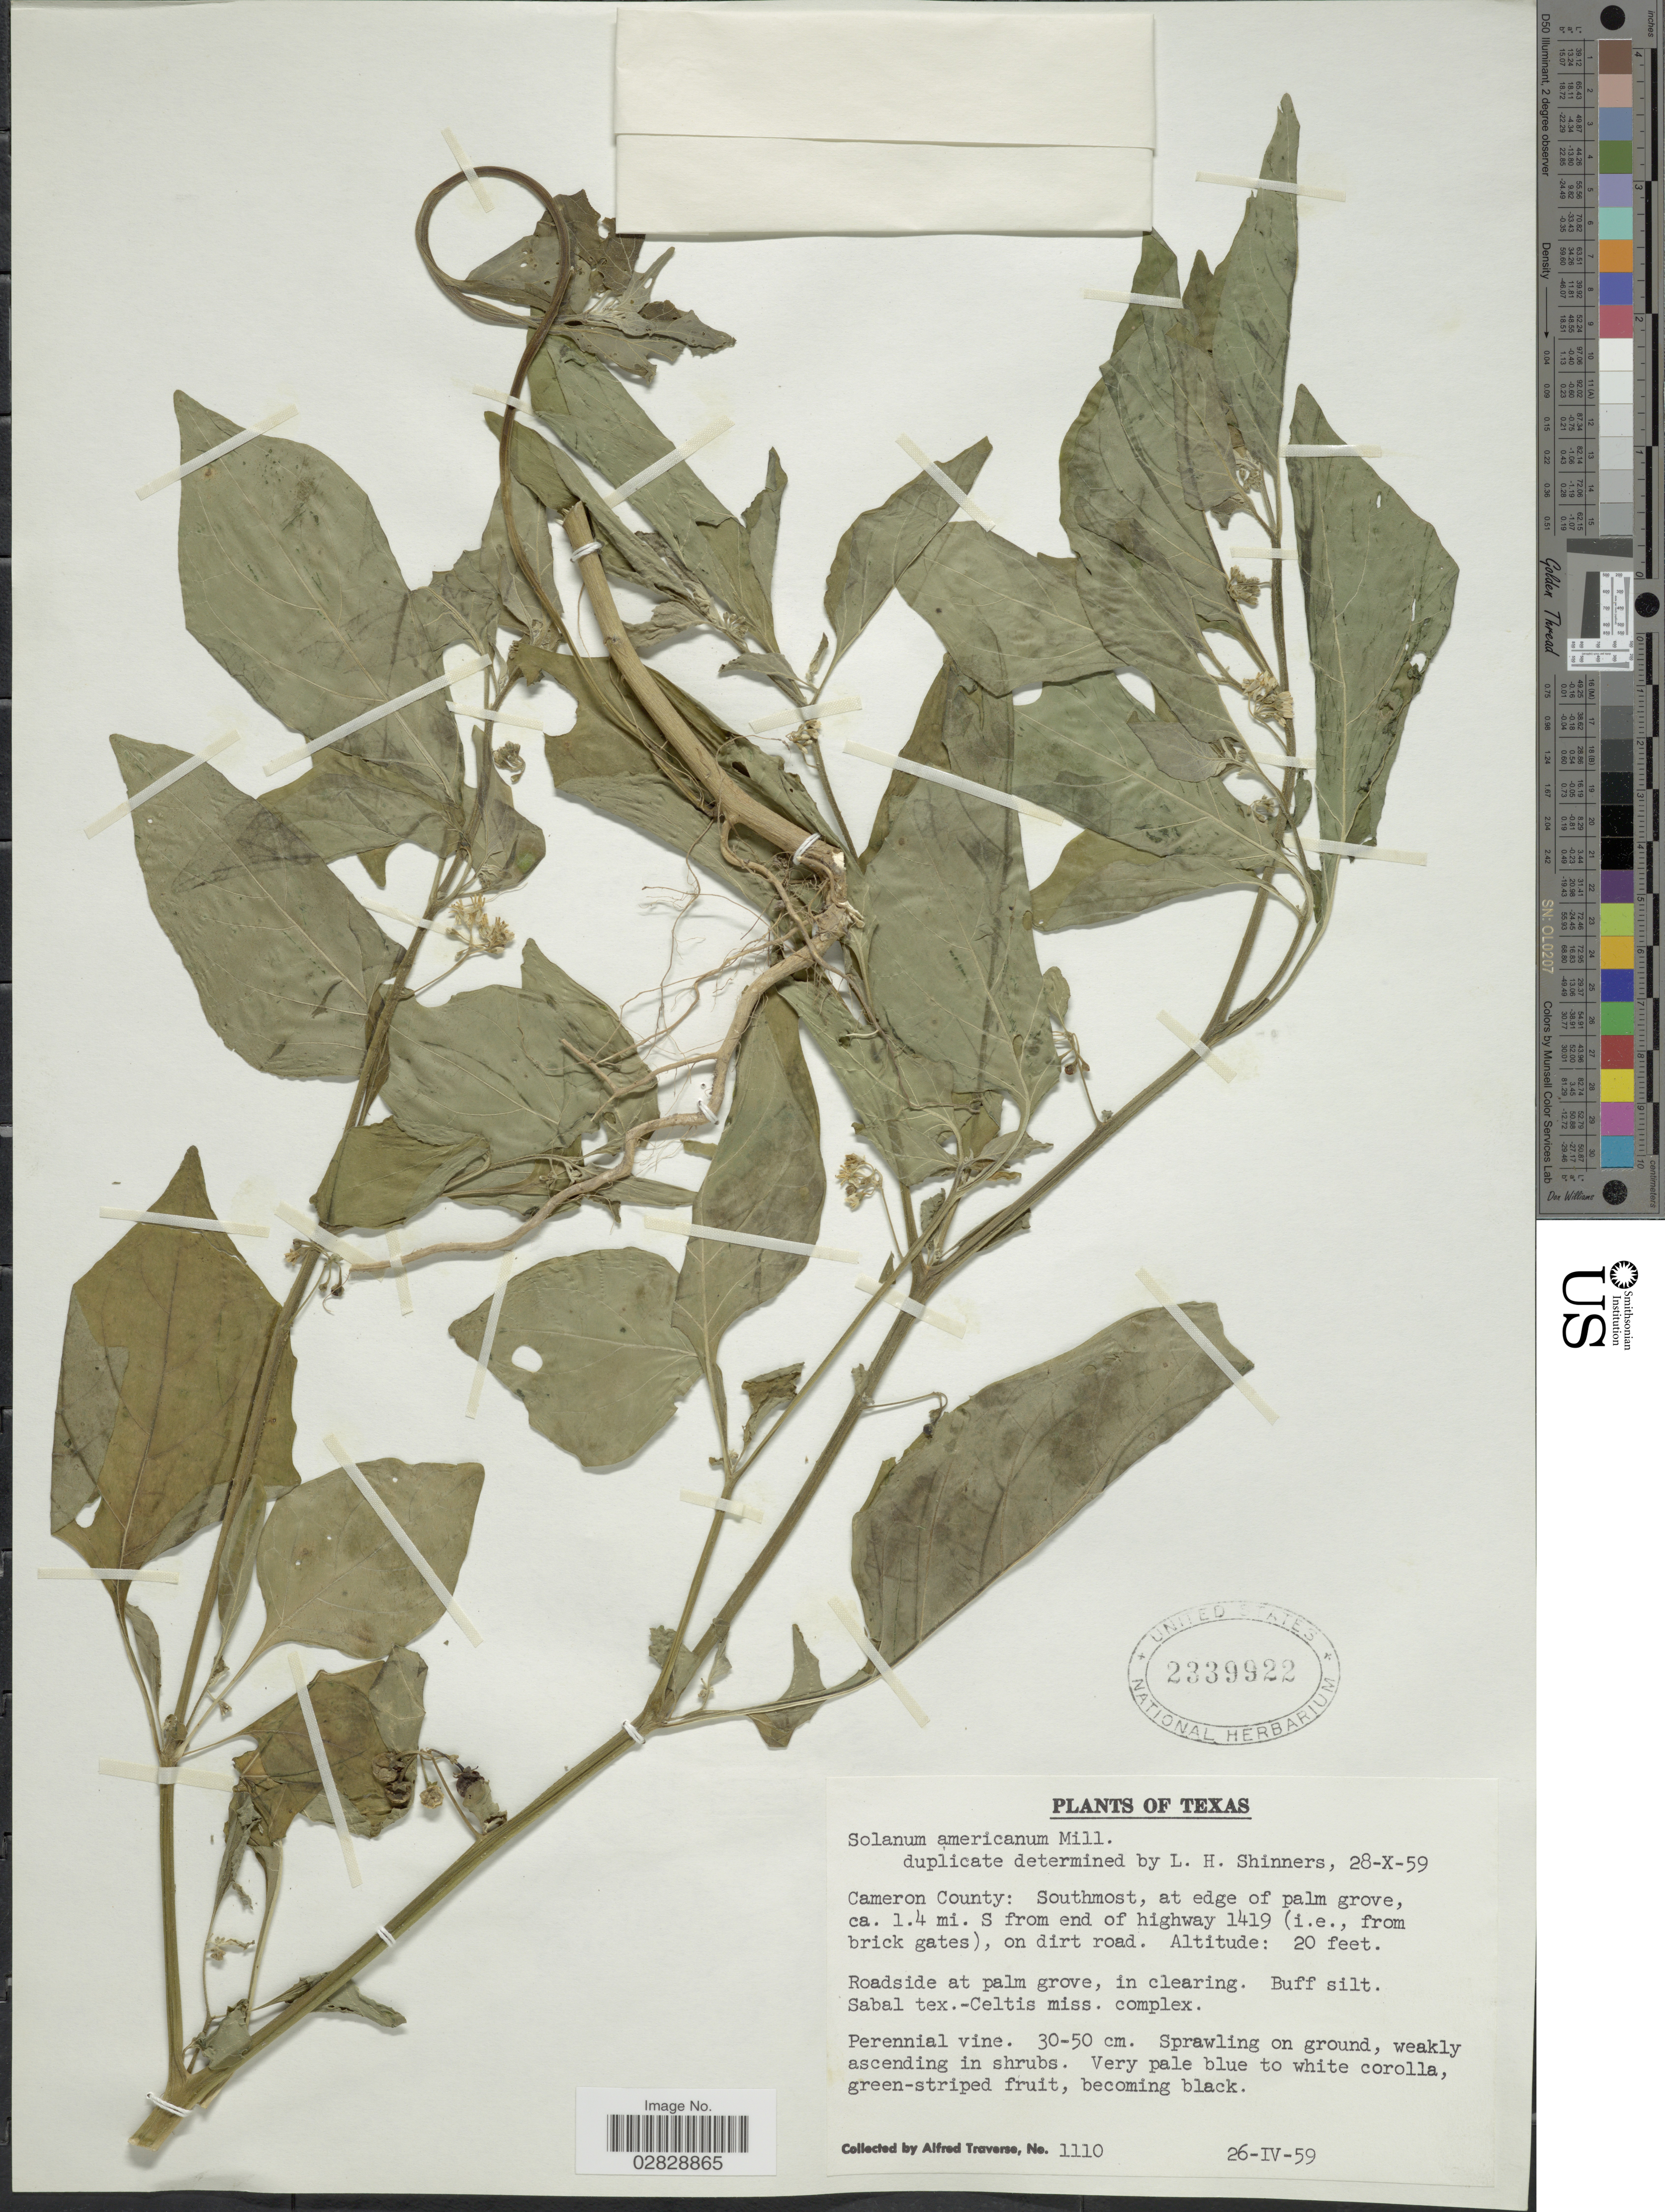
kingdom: Plantae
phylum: Tracheophyta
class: Magnoliopsida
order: Solanales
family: Solanaceae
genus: Solanum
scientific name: Solanum nigrescens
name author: M. Martens & Galeotti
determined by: Knapp, S. D.; Särkinen, T.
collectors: A. Traverse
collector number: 1110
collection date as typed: Transcribed d/m/y: 26/4/59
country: United States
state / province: Texas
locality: Cameron County: Southmost, at edge of palm grove, ca. 1.4 mi. S from end of highway 1419 (i.e., from brick gates), on dirt road.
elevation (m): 6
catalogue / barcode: US 2339922